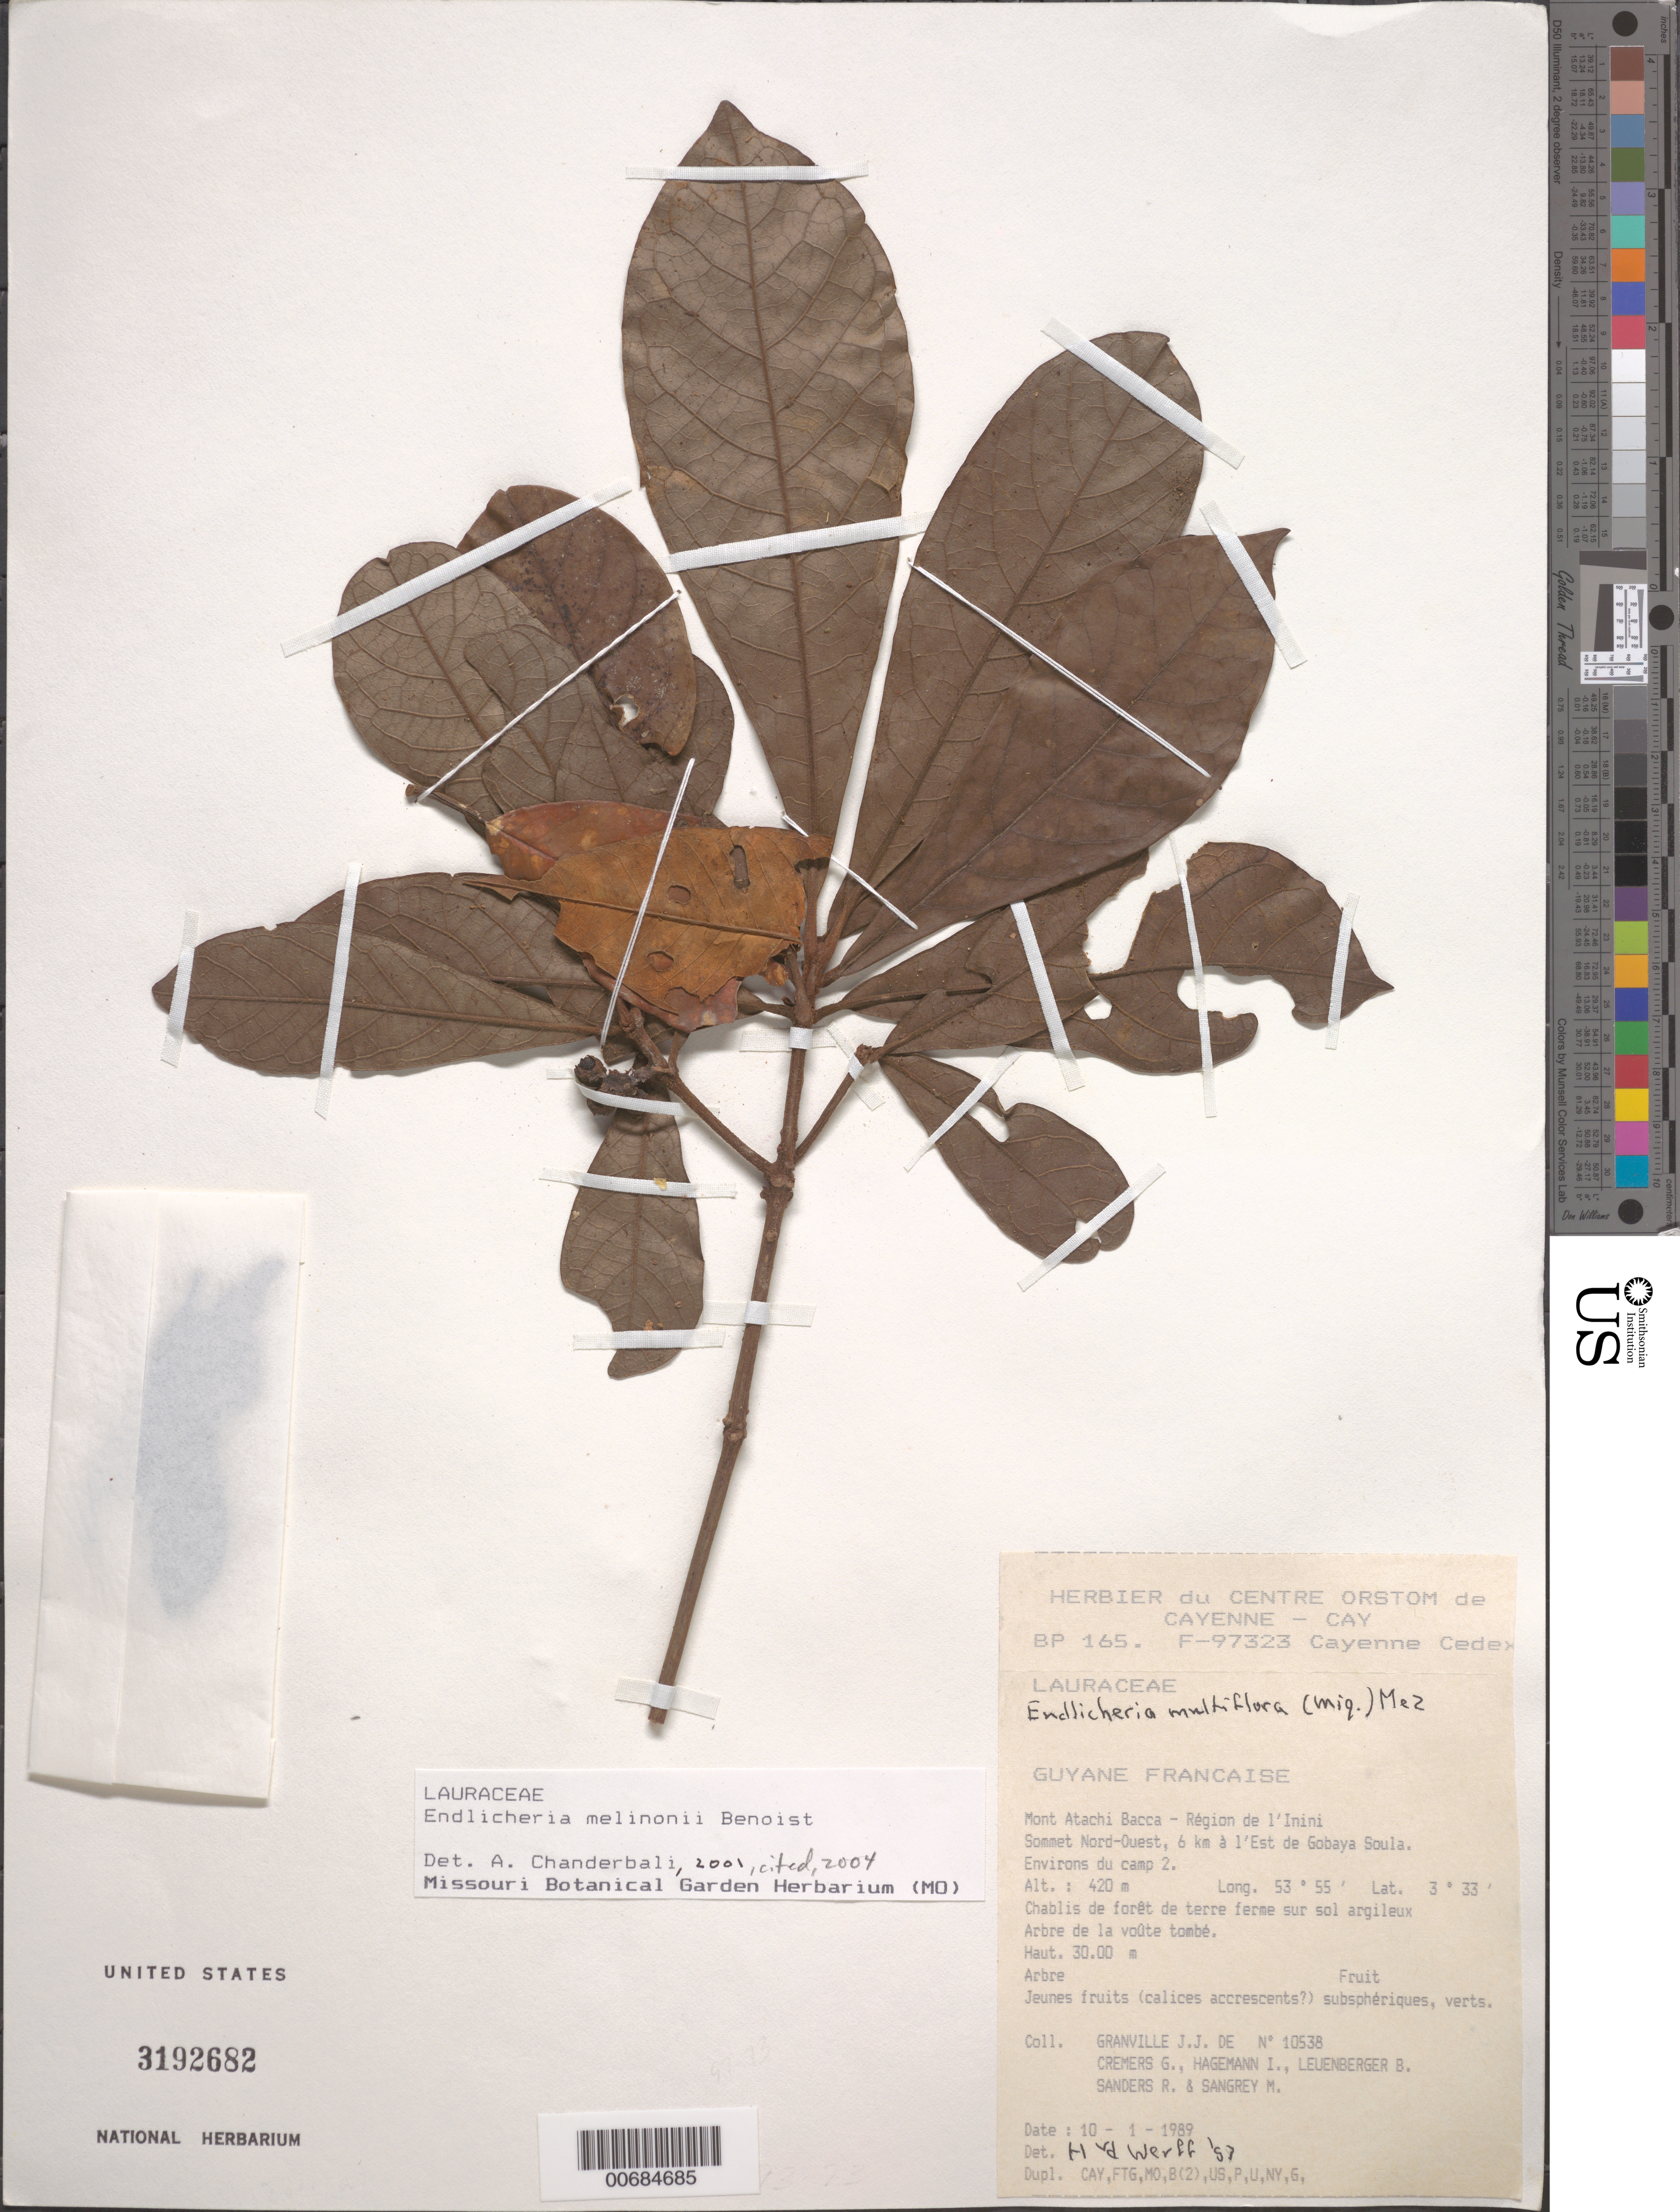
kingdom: Plantae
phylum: Tracheophyta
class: Magnoliopsida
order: Laurales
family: Lauraceae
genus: Endlicheria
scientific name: Endlicheria melinonii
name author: Benoist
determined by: Chanderbali, Andre Shashi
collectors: J.-J. de Granville, G. Cremers, J. Hagemann, B. E. Leuenberger & M. S. Sangrey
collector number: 10538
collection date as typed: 10-Jan-89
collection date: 1989-01-10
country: French Guiana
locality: Mont Atachi Bacca, région de l'Inini, sommet Nord-Ouest, 6 km à l'Est de Gobaya Soula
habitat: Chablis de forêt de terre ferme sur sol argileux, arbre de la voute tombe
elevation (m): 420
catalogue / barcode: US 3192682